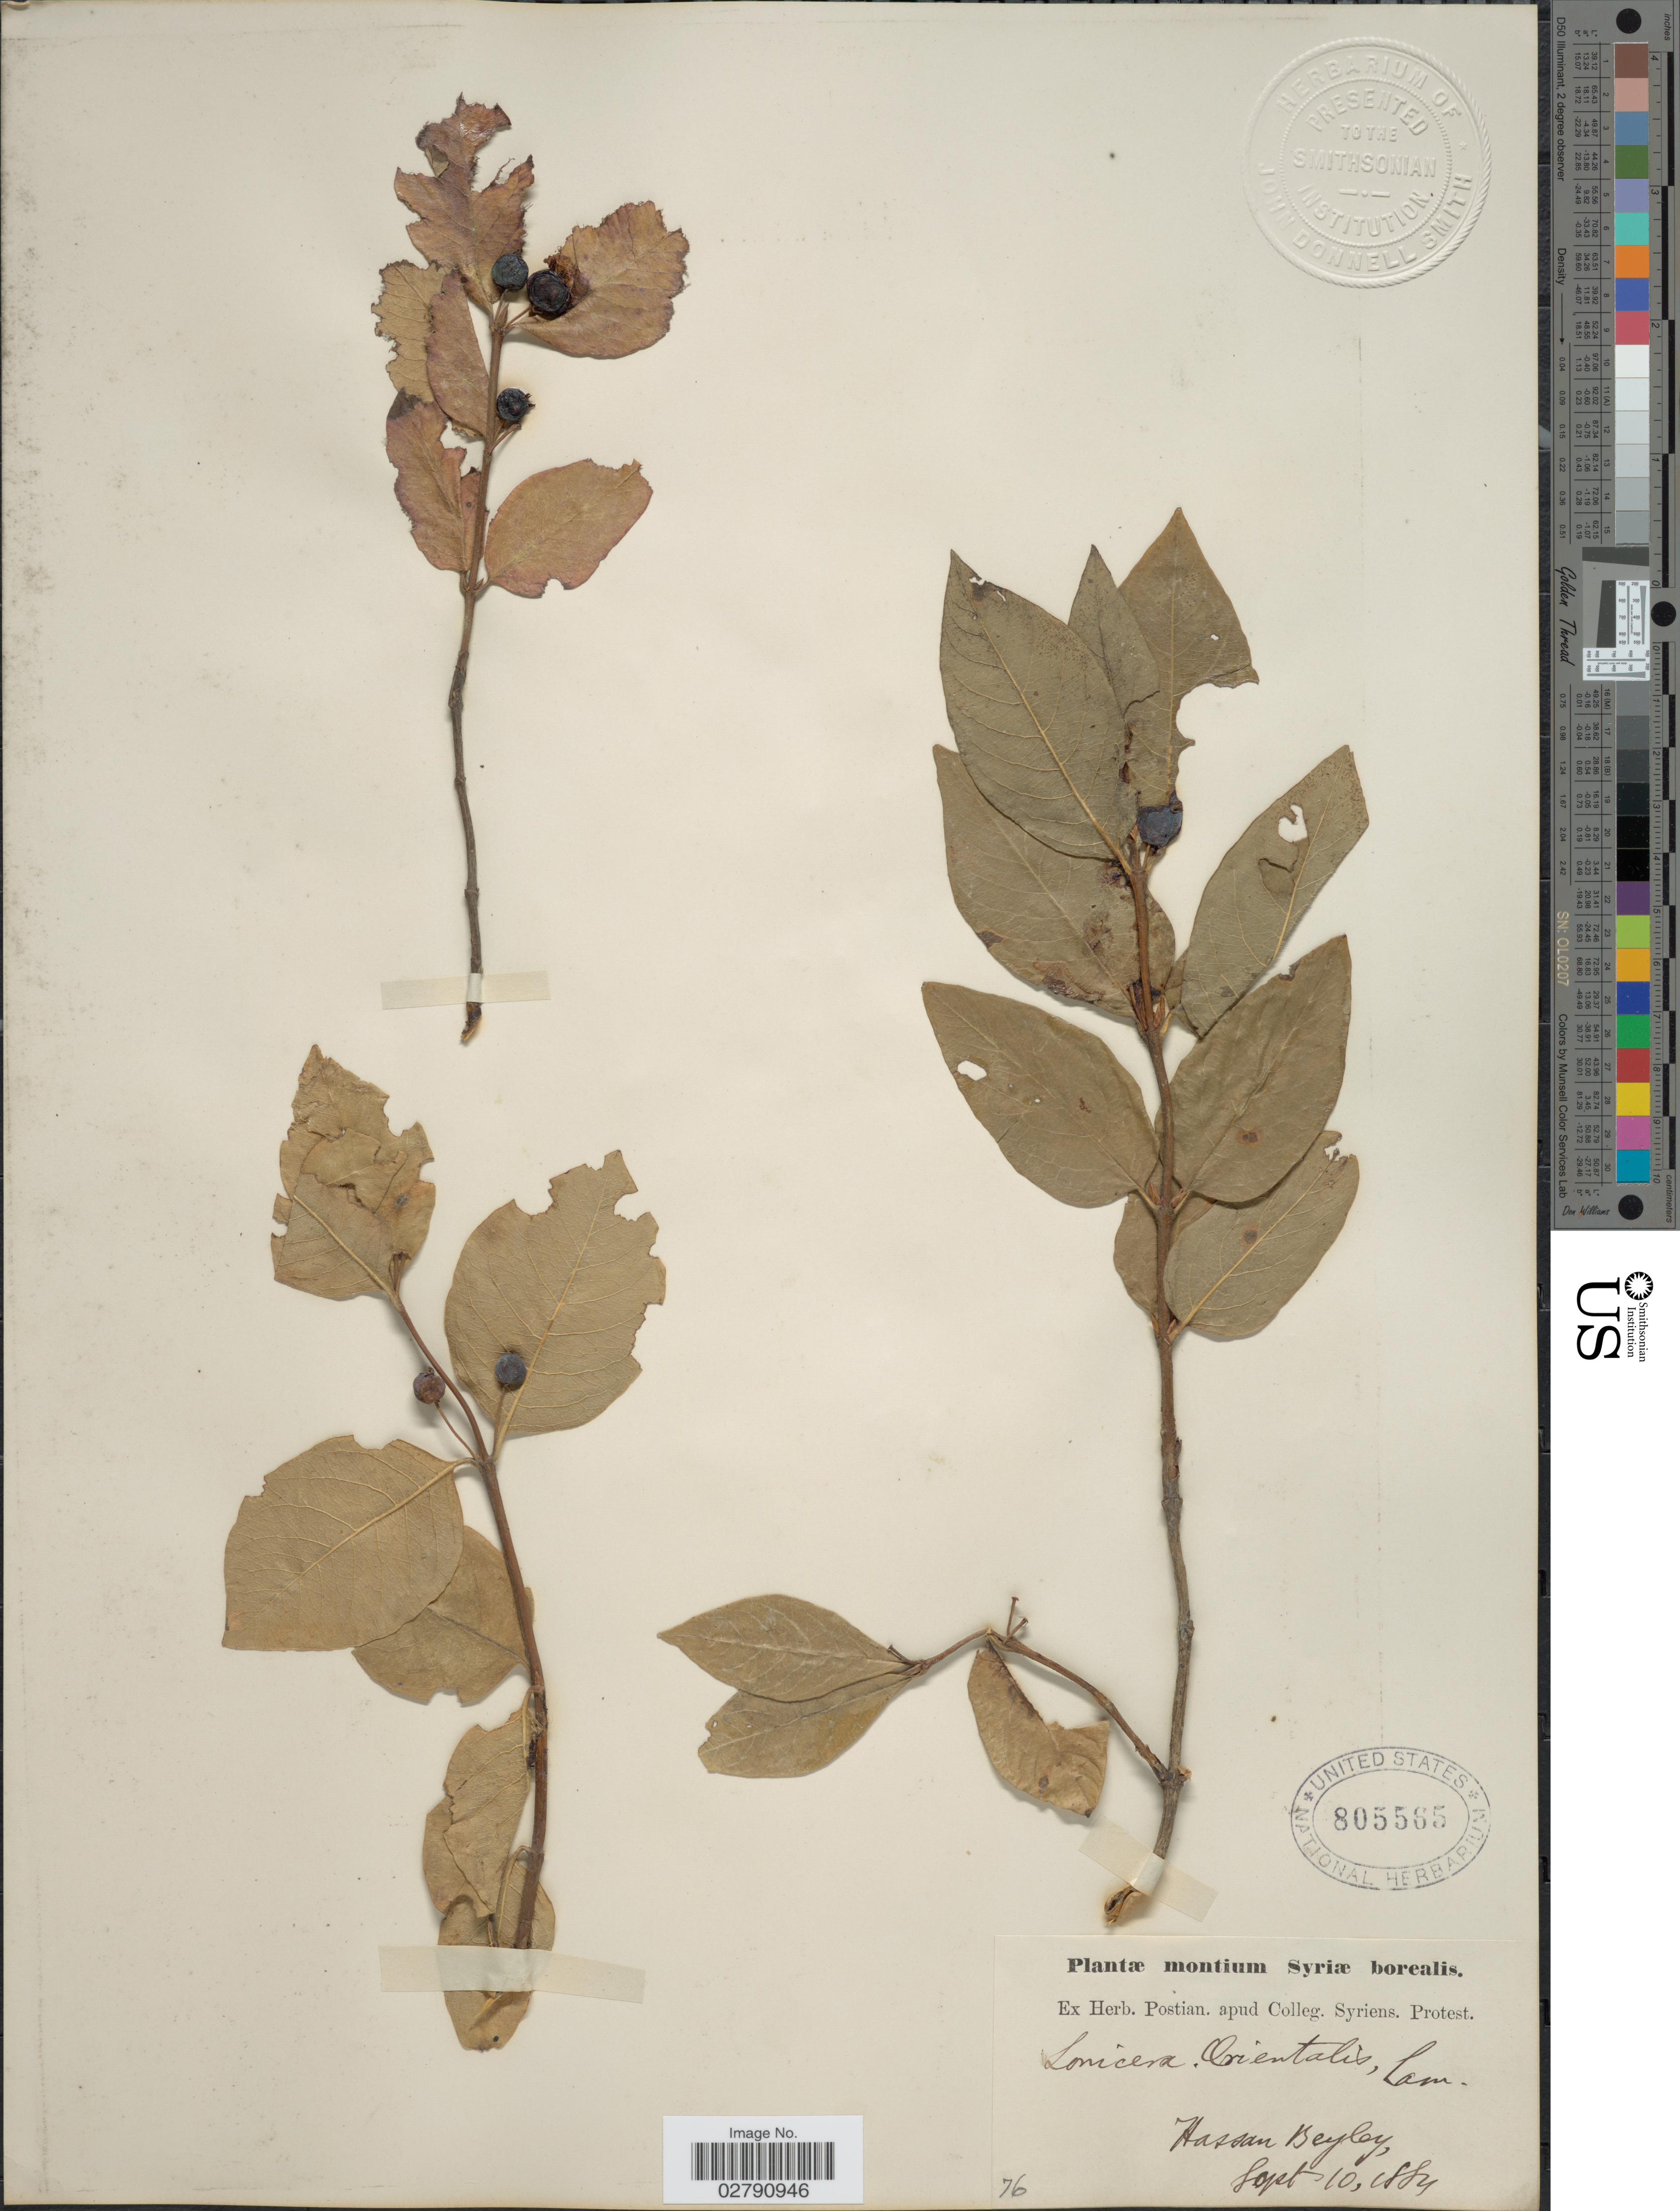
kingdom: Plantae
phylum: Tracheophyta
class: Magnoliopsida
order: Dipsacales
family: Caprifoliaceae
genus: Lonicera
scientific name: Lonicera orientalis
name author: Lam.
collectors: ex herb. Postian. apud Colleg. Syriens. Protest. USE "Fannie P. A. Shepard" (10308853) AS PRIMARY COLLECTOR INSTEAD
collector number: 76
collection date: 1884-09-10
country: Syria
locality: Syriæ borealis. Hassan Beyley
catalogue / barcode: US 805565